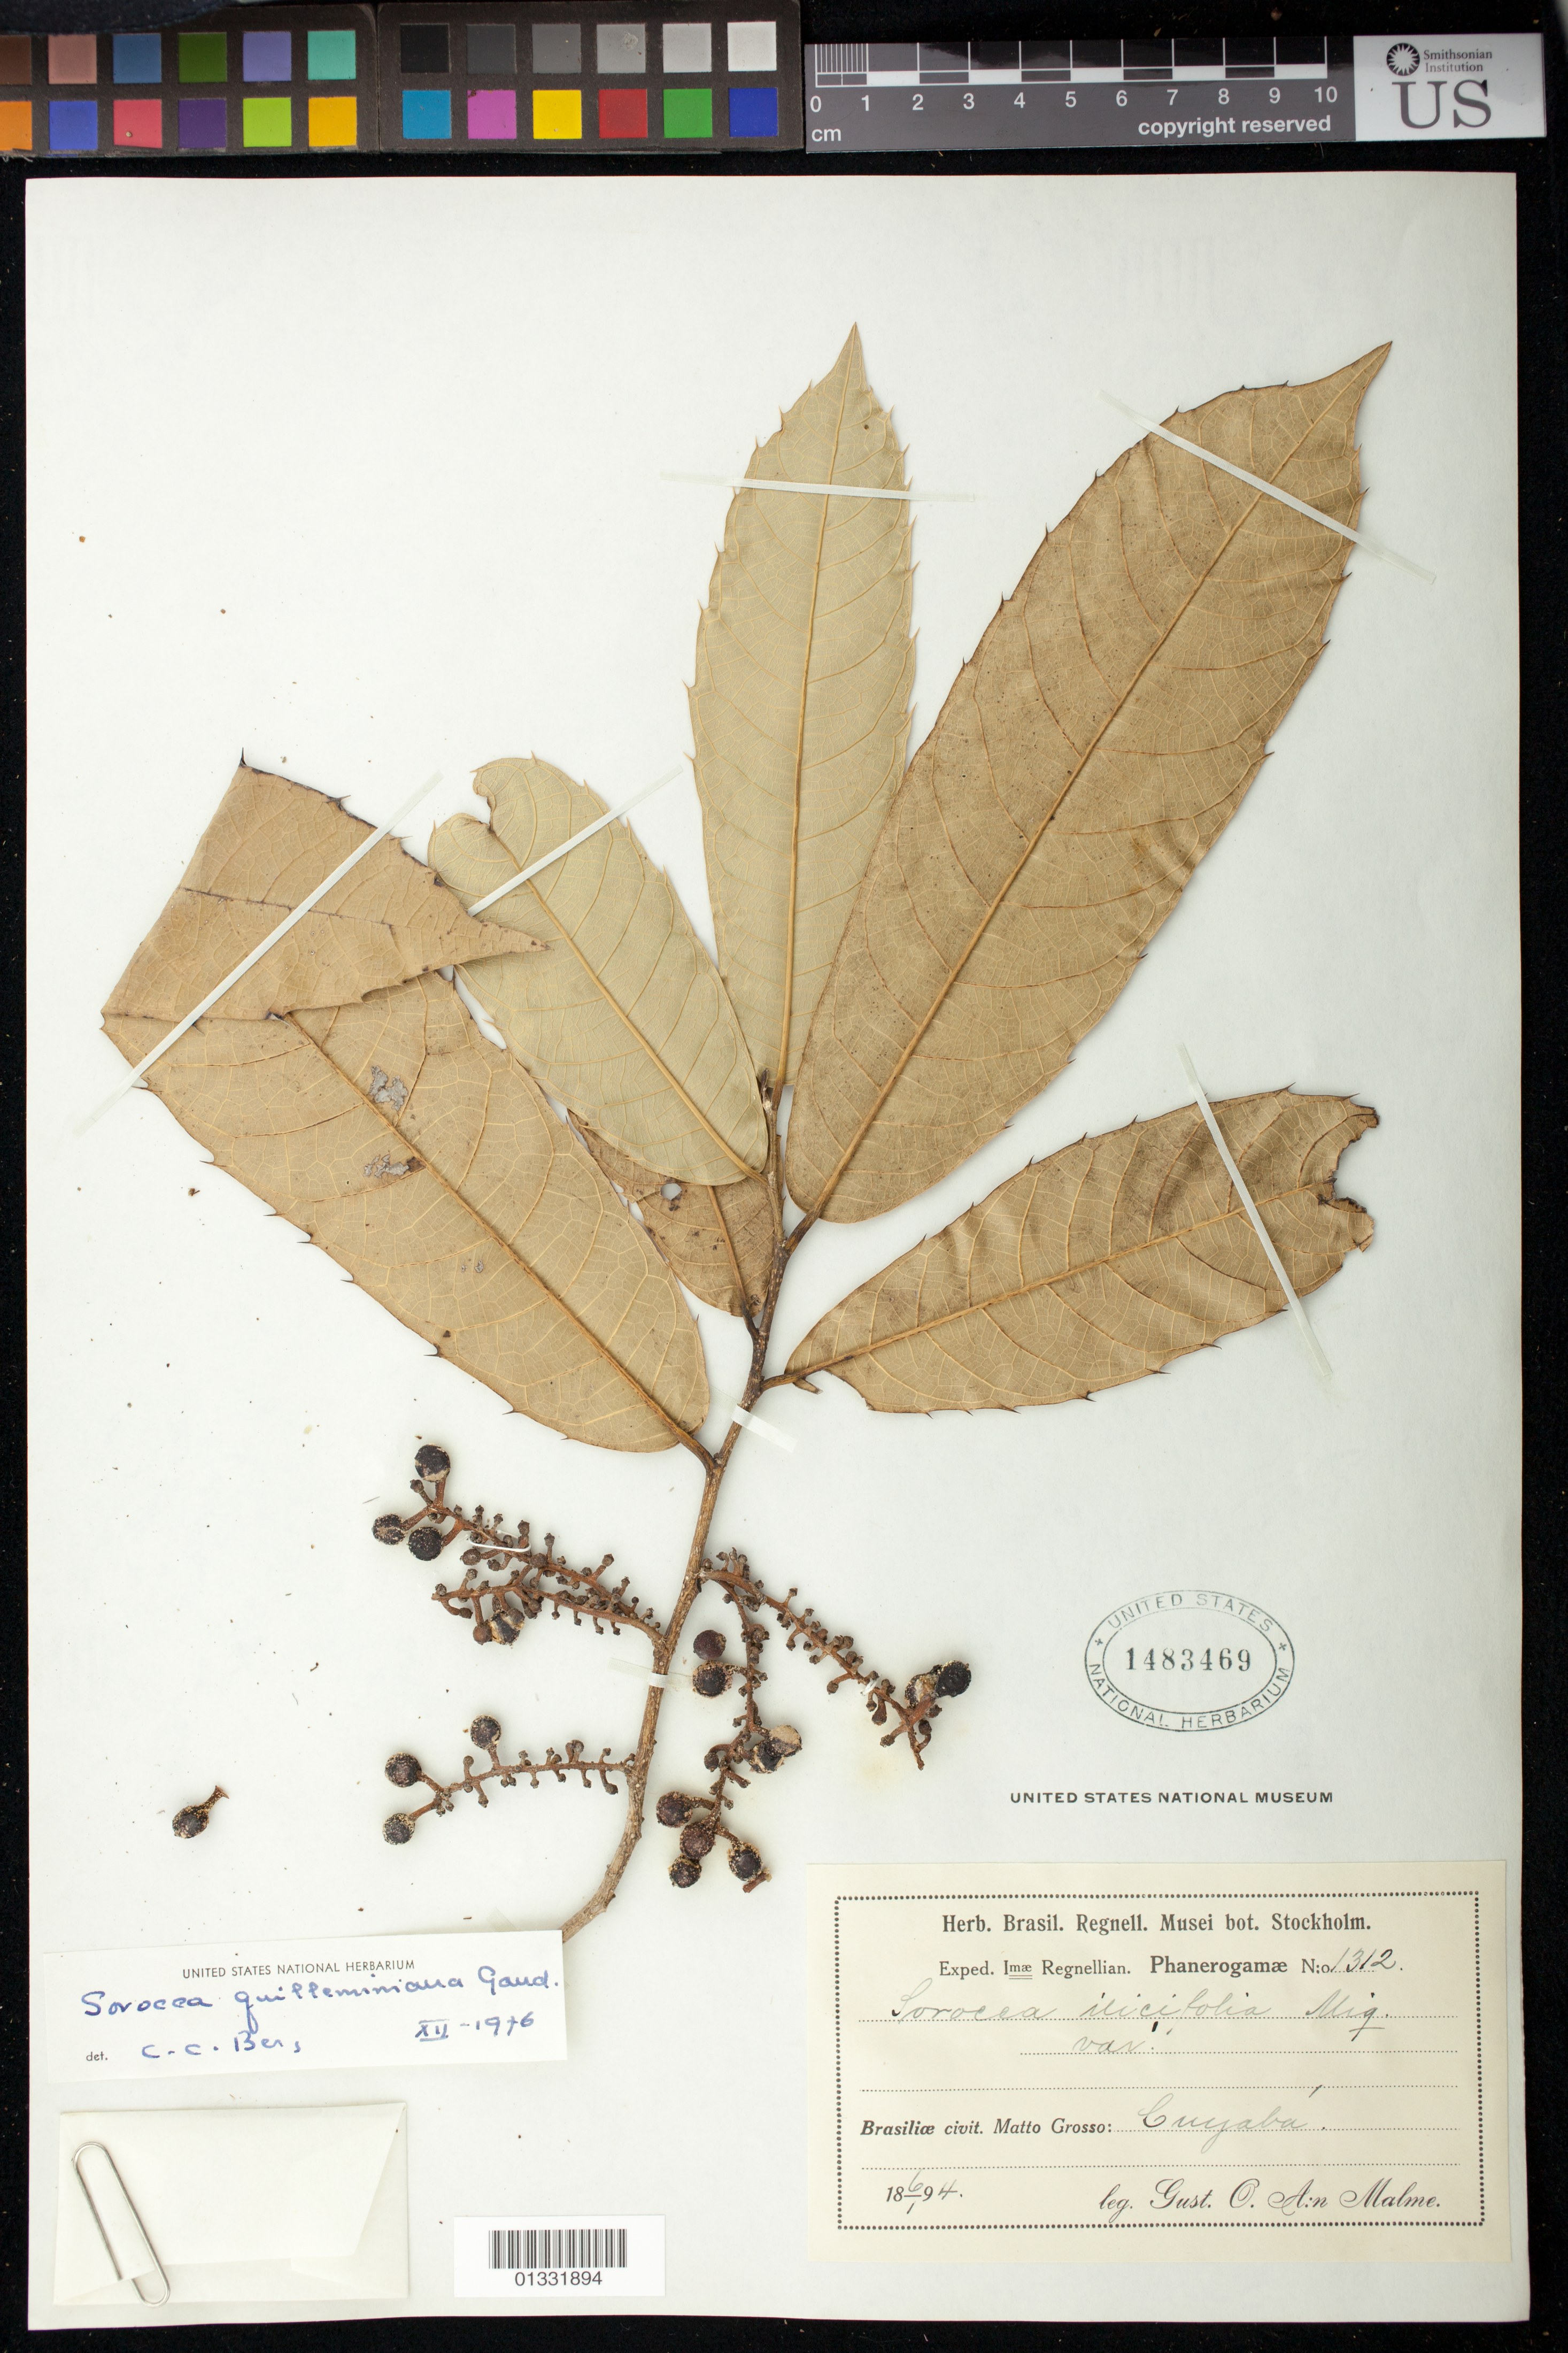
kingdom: Plantae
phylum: Tracheophyta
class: Magnoliopsida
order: Rosales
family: Moraceae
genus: Sorocea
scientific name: Sorocea guilleminiana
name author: Gaudich.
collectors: G. O. A. Malme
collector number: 1312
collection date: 1894-01-06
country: Brazil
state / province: Mato Grosso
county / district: Cuiabá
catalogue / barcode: US 1483469